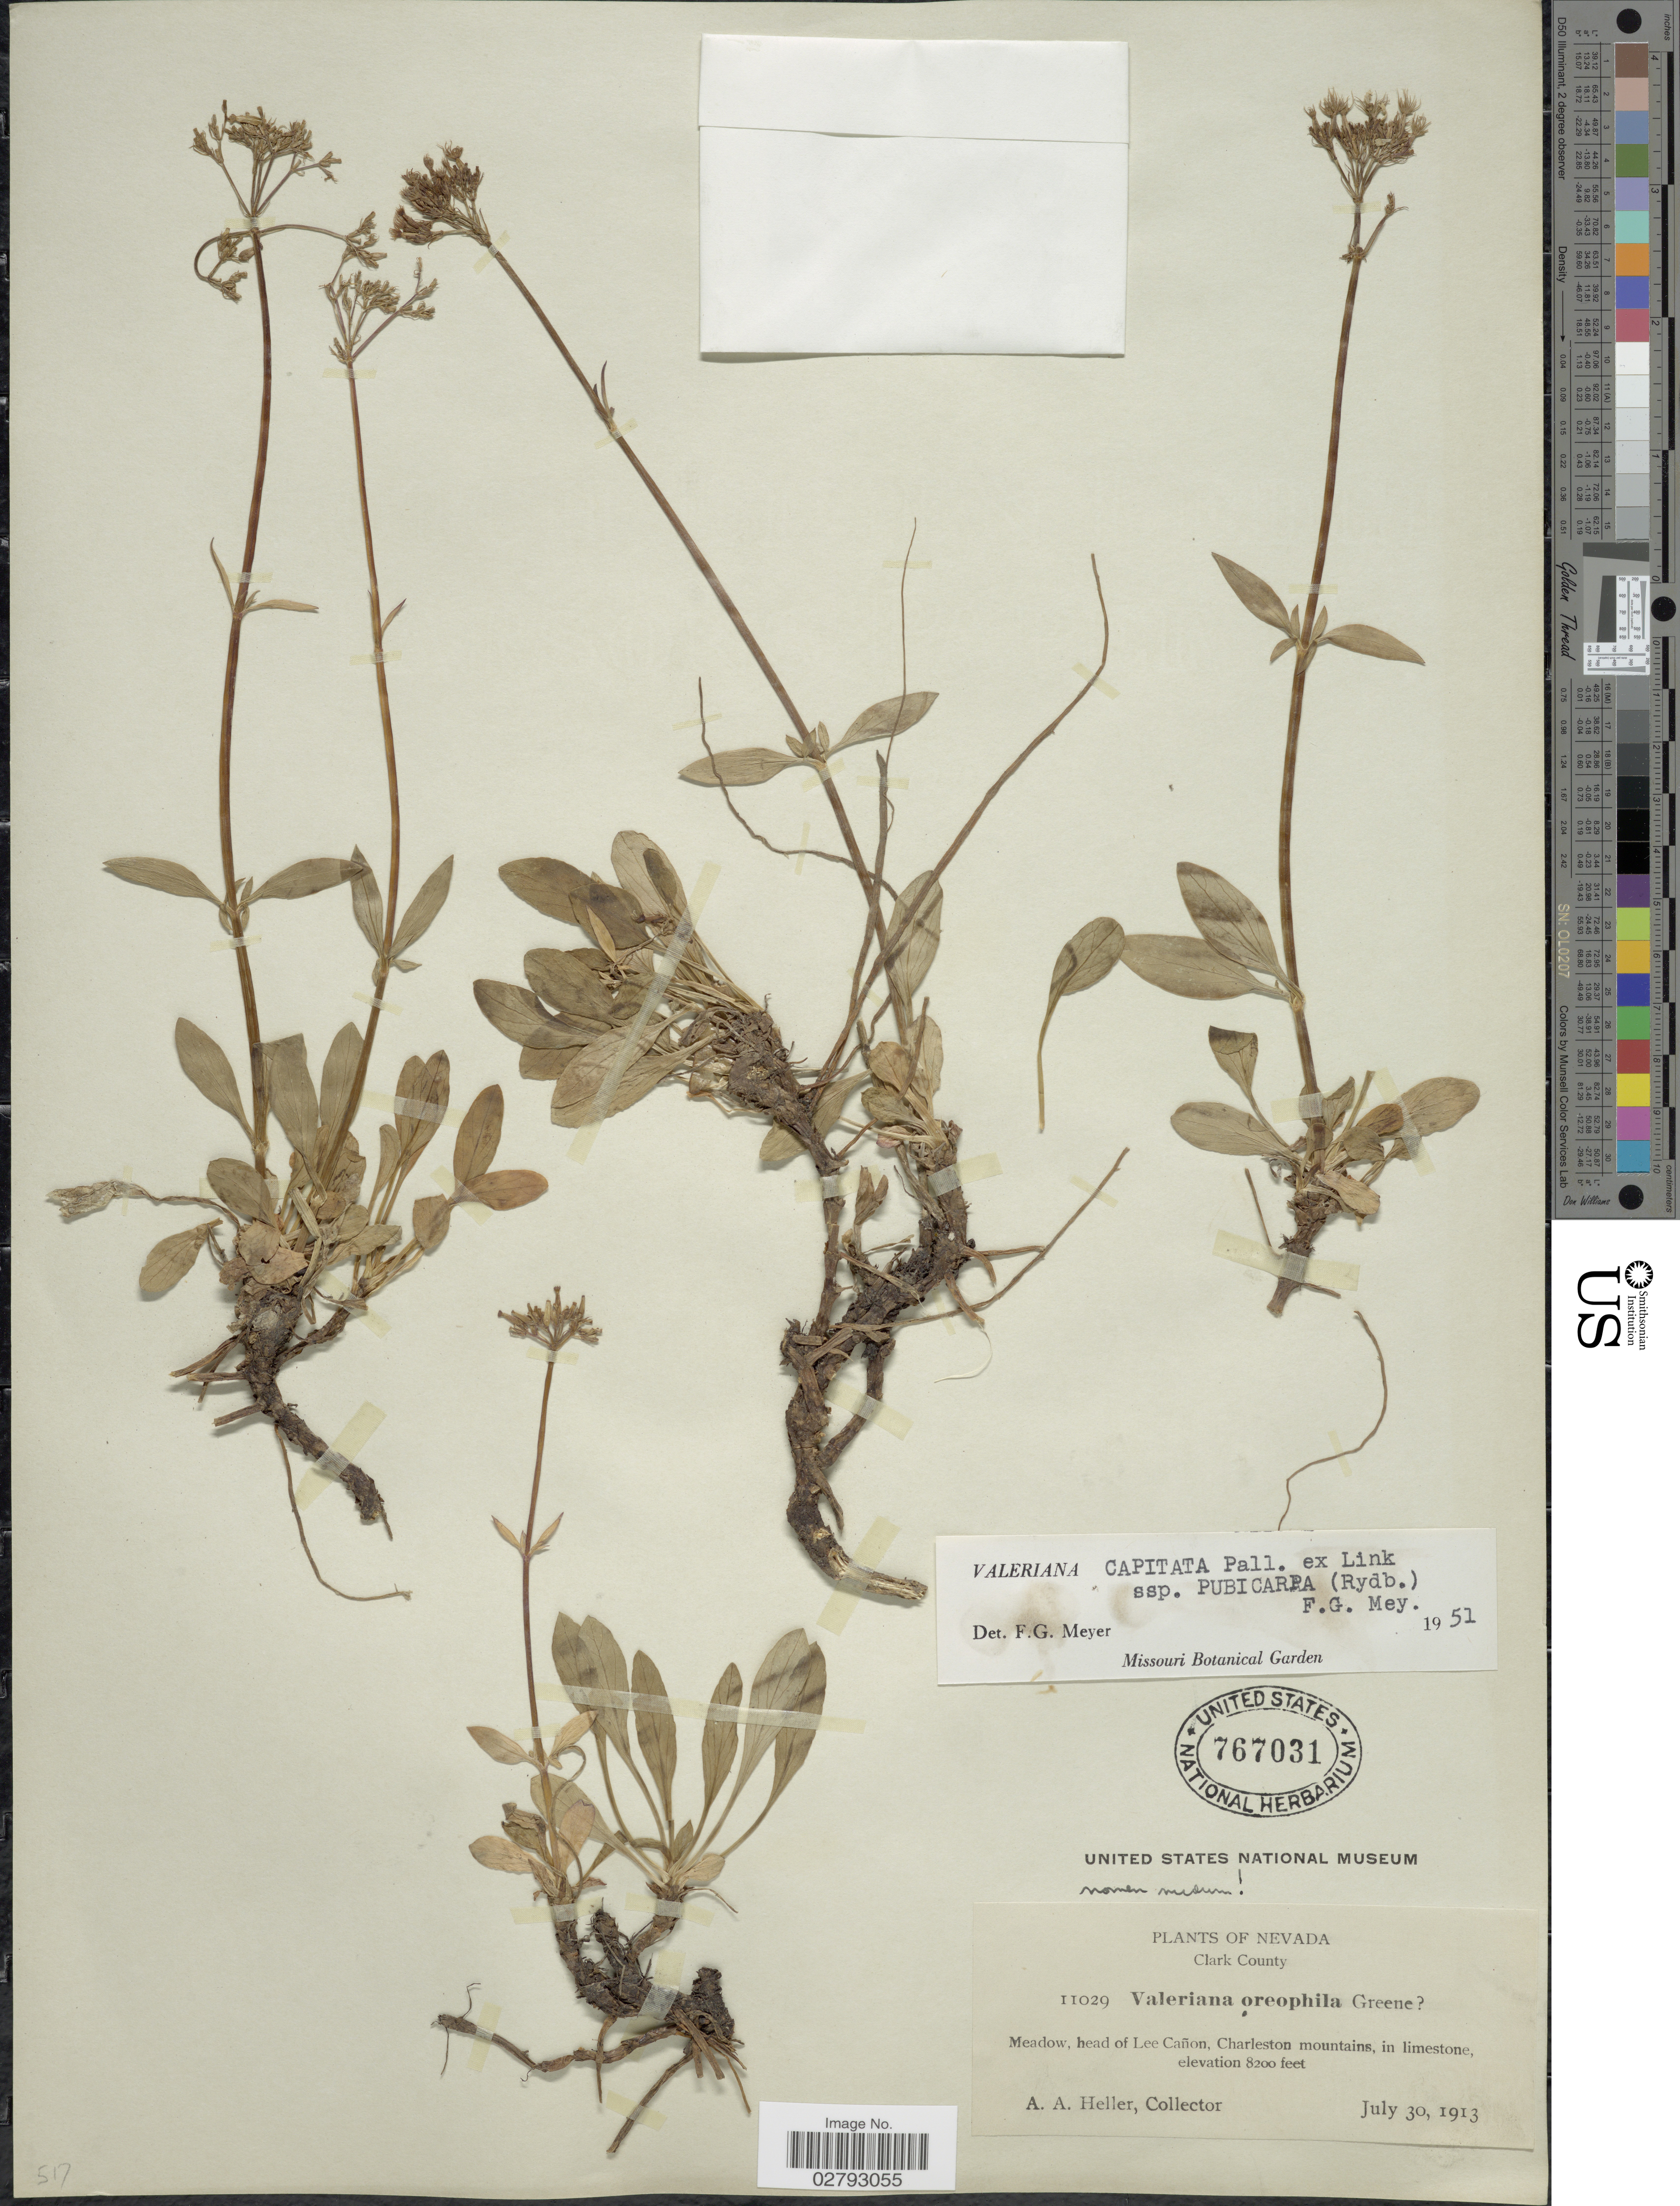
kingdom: Plantae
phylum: Tracheophyta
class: Magnoliopsida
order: Dipsacales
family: Caprifoliaceae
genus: Valeriana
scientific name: Valeriana capitata subsp. pubicarpa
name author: (Rydb.) F.G. Mey.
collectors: A. A. Heller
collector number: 11029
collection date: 1913-07-30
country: United States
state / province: Nevada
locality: Clark County. Meadow, head of Lee Cañon, Charleston mountains, in limestone.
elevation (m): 2499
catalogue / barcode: US 767031